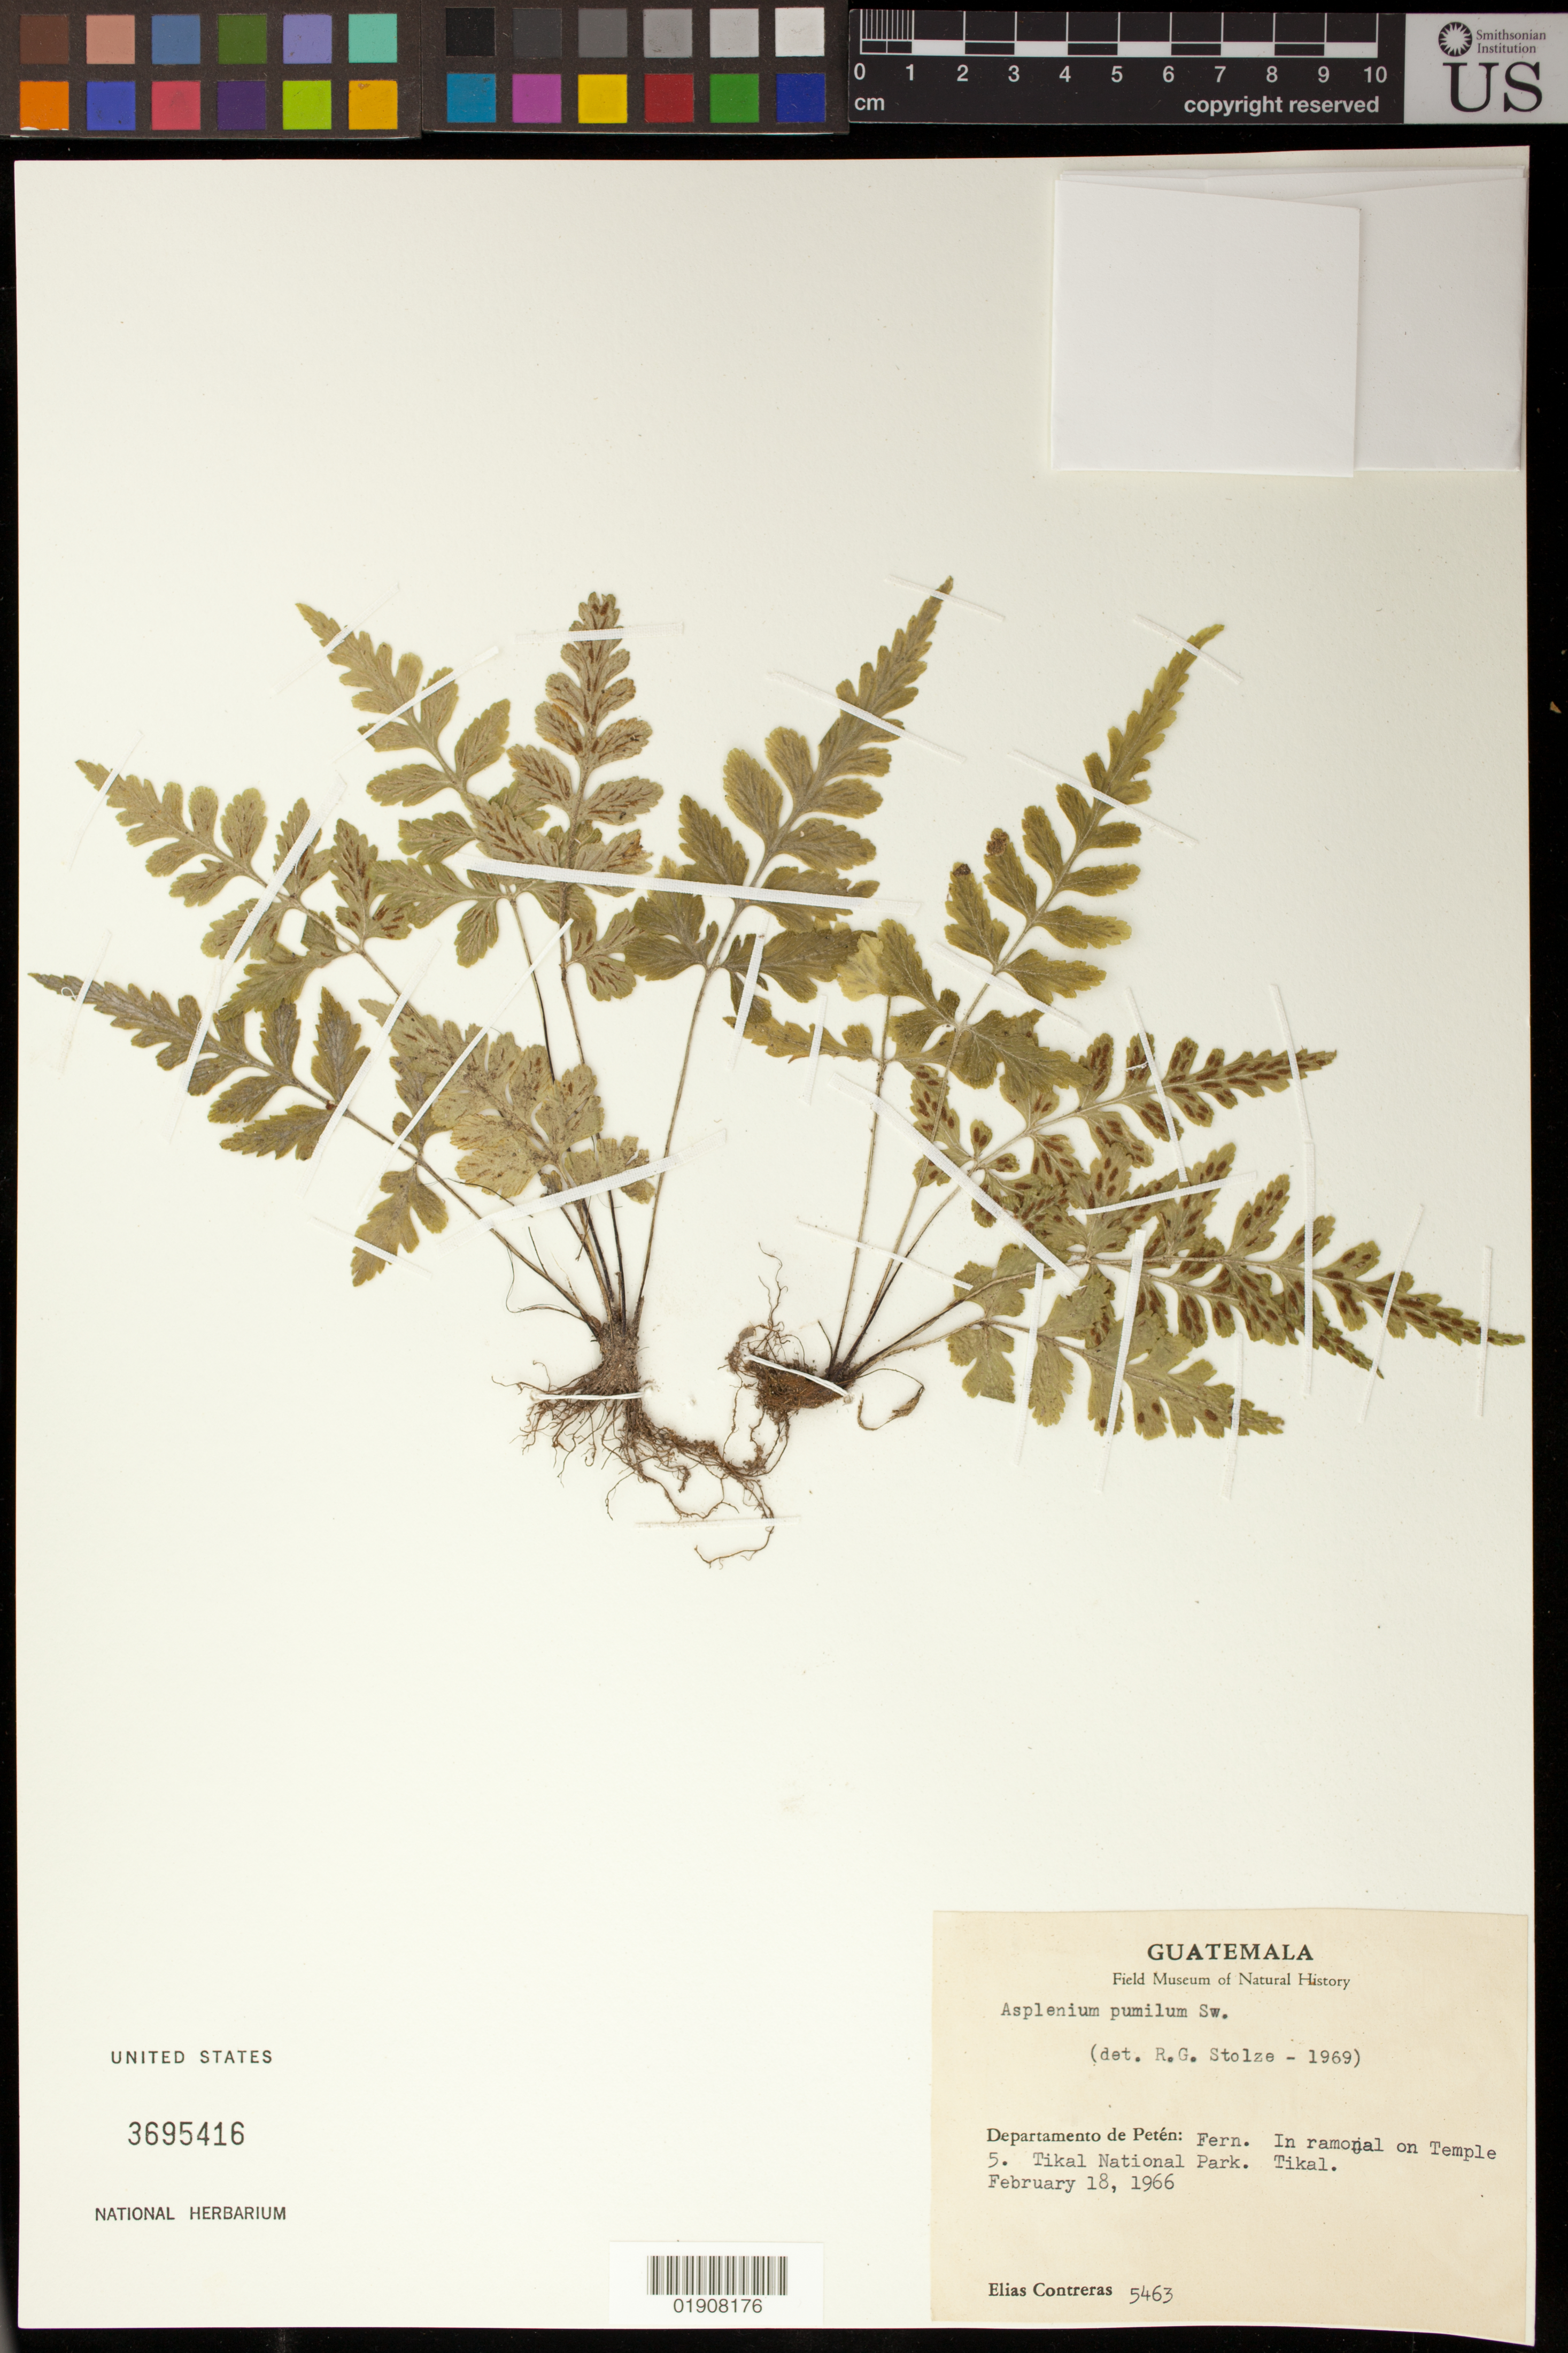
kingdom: Plantae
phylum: Tracheophyta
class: Polypodiopsida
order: Polypodiales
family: Aspleniaceae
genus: Asplenium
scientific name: Asplenium pumilum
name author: Sw.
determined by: Stolze, R. G.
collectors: E. Contreras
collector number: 5463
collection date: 1966-02-18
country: Guatemala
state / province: El Petén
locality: Departamento de Petén: In ramonal on Temple 5. Tikal National Park. Tikal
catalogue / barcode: US 3695416